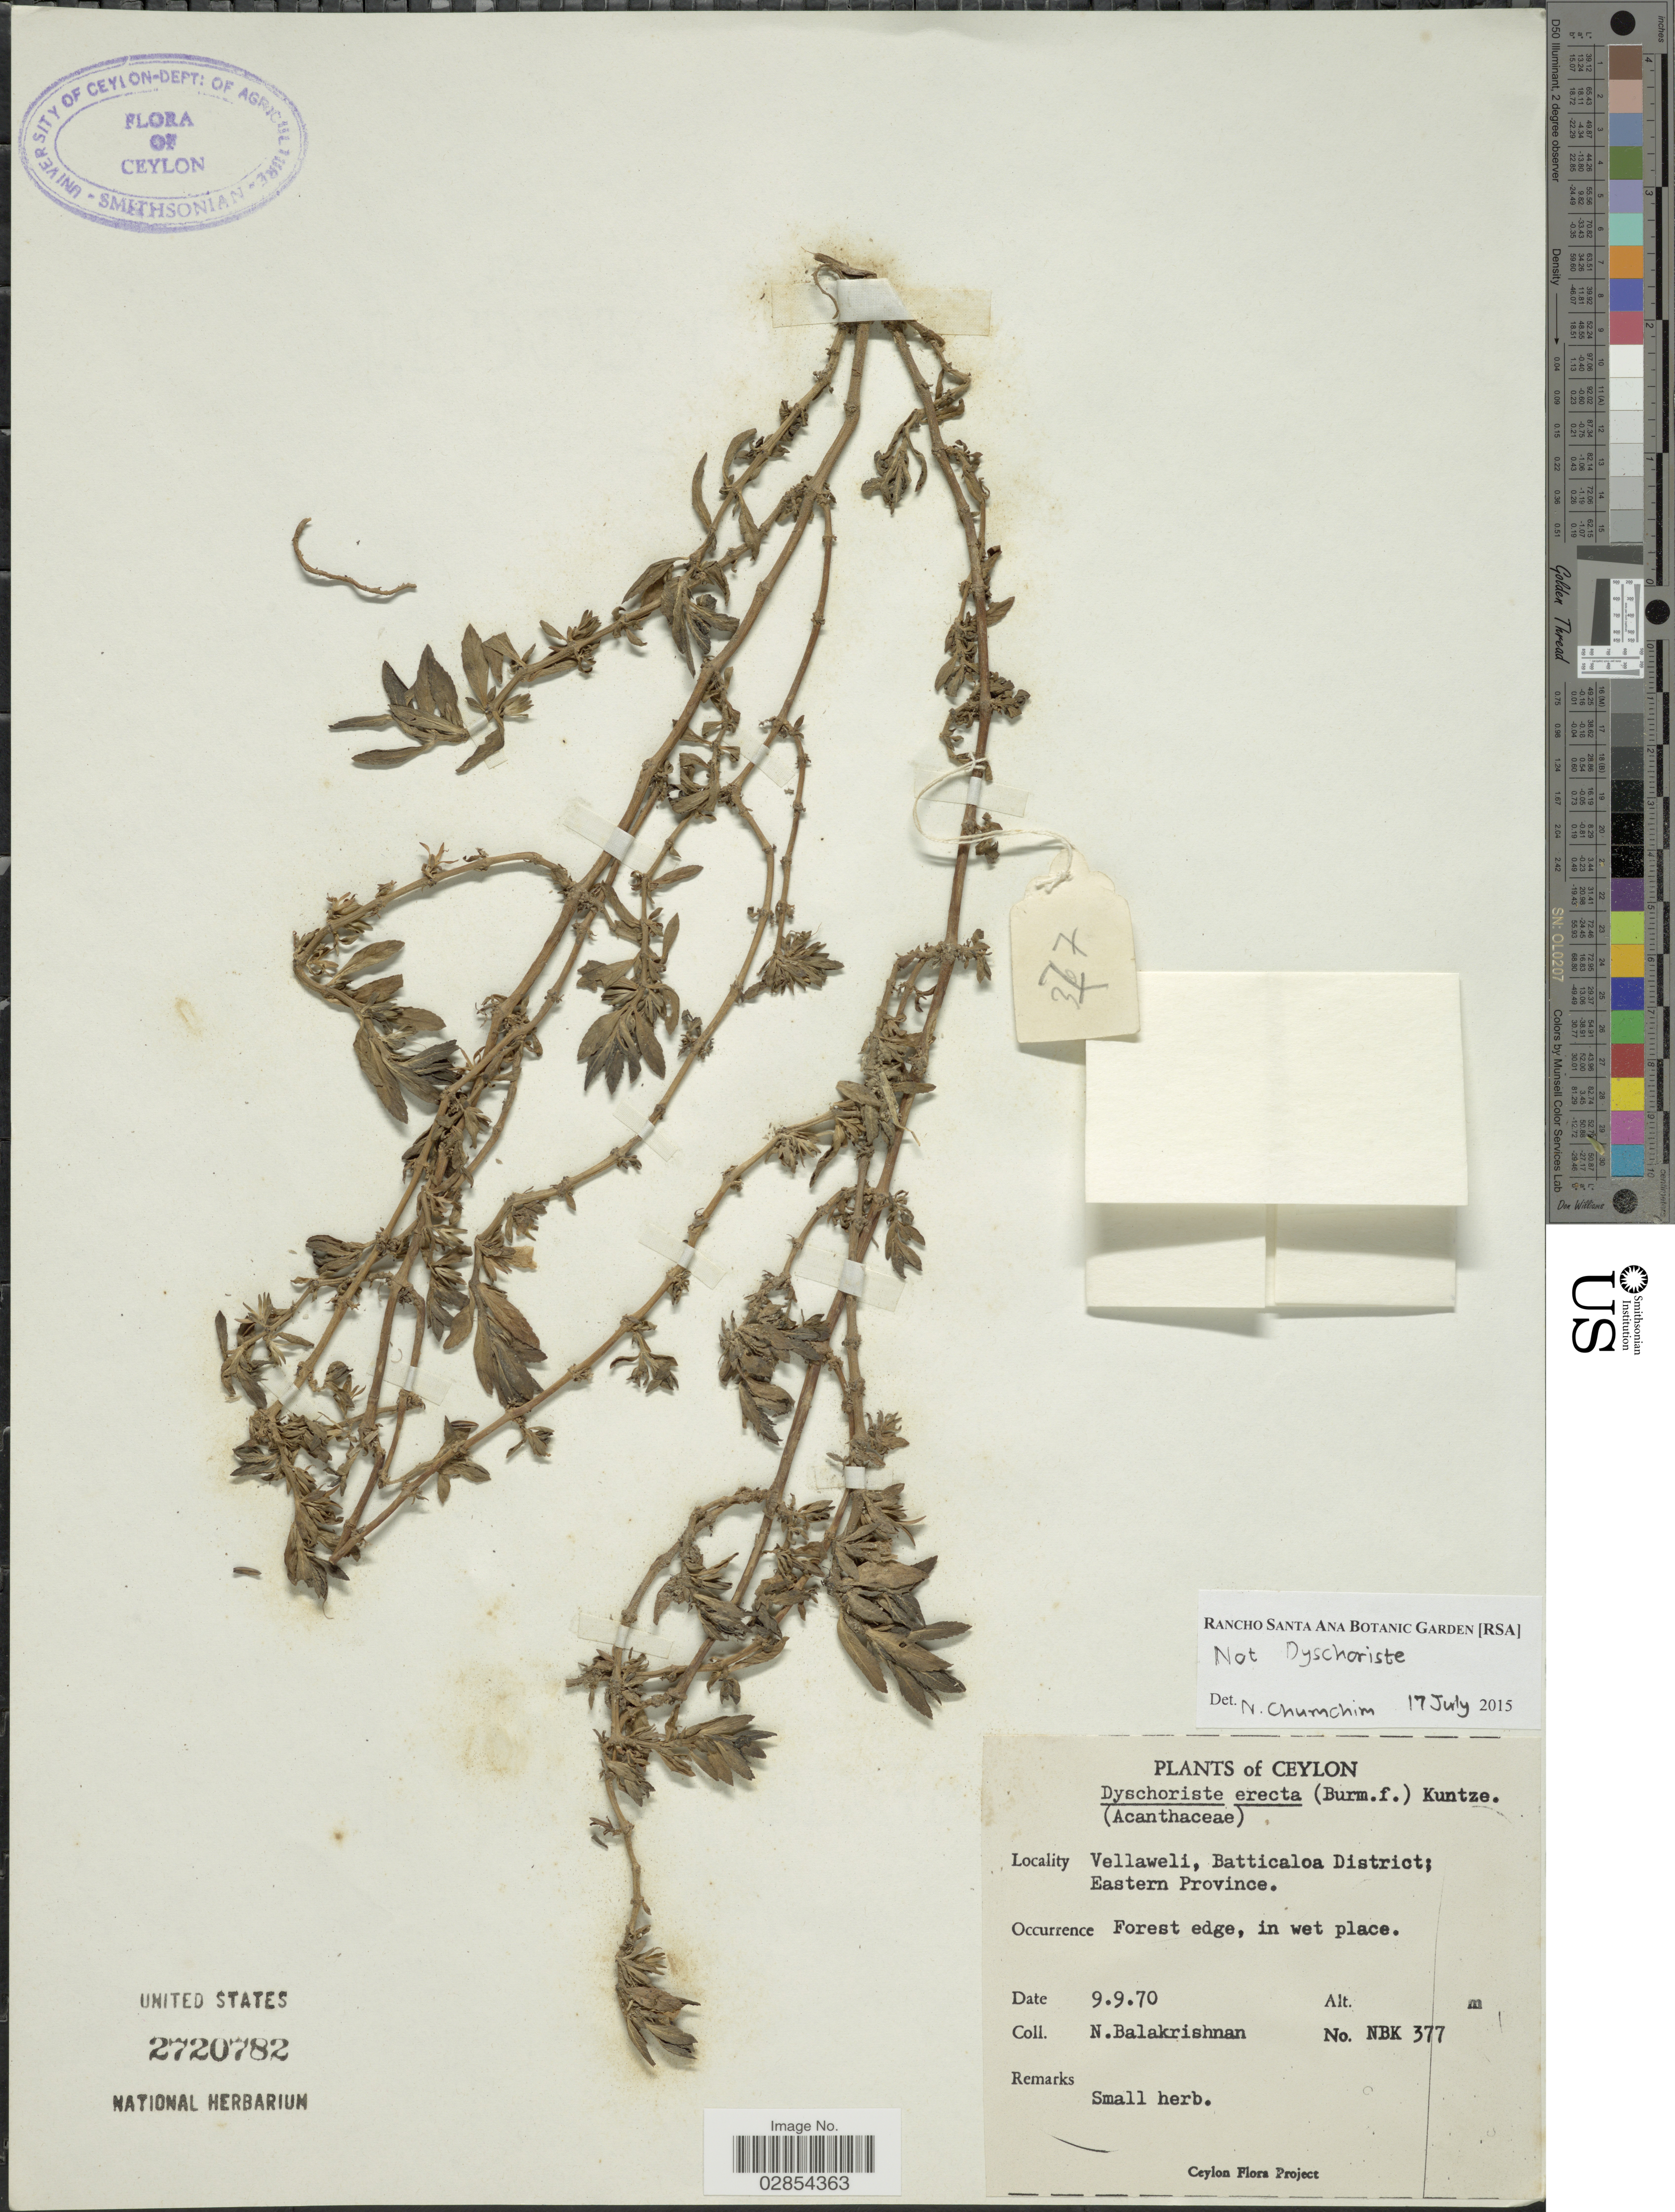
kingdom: Plantae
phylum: Tracheophyta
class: Magnoliopsida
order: Lamiales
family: Acanthaceae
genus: Hygrophila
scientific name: Hygrophila sp.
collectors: N. Balakrishnan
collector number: NBK377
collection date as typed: Transcribed d/m/y: 9/9/70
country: Sri Lanka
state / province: Eastern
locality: Ceylon. Vellaweli, Batticaloa District.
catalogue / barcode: US 2720782